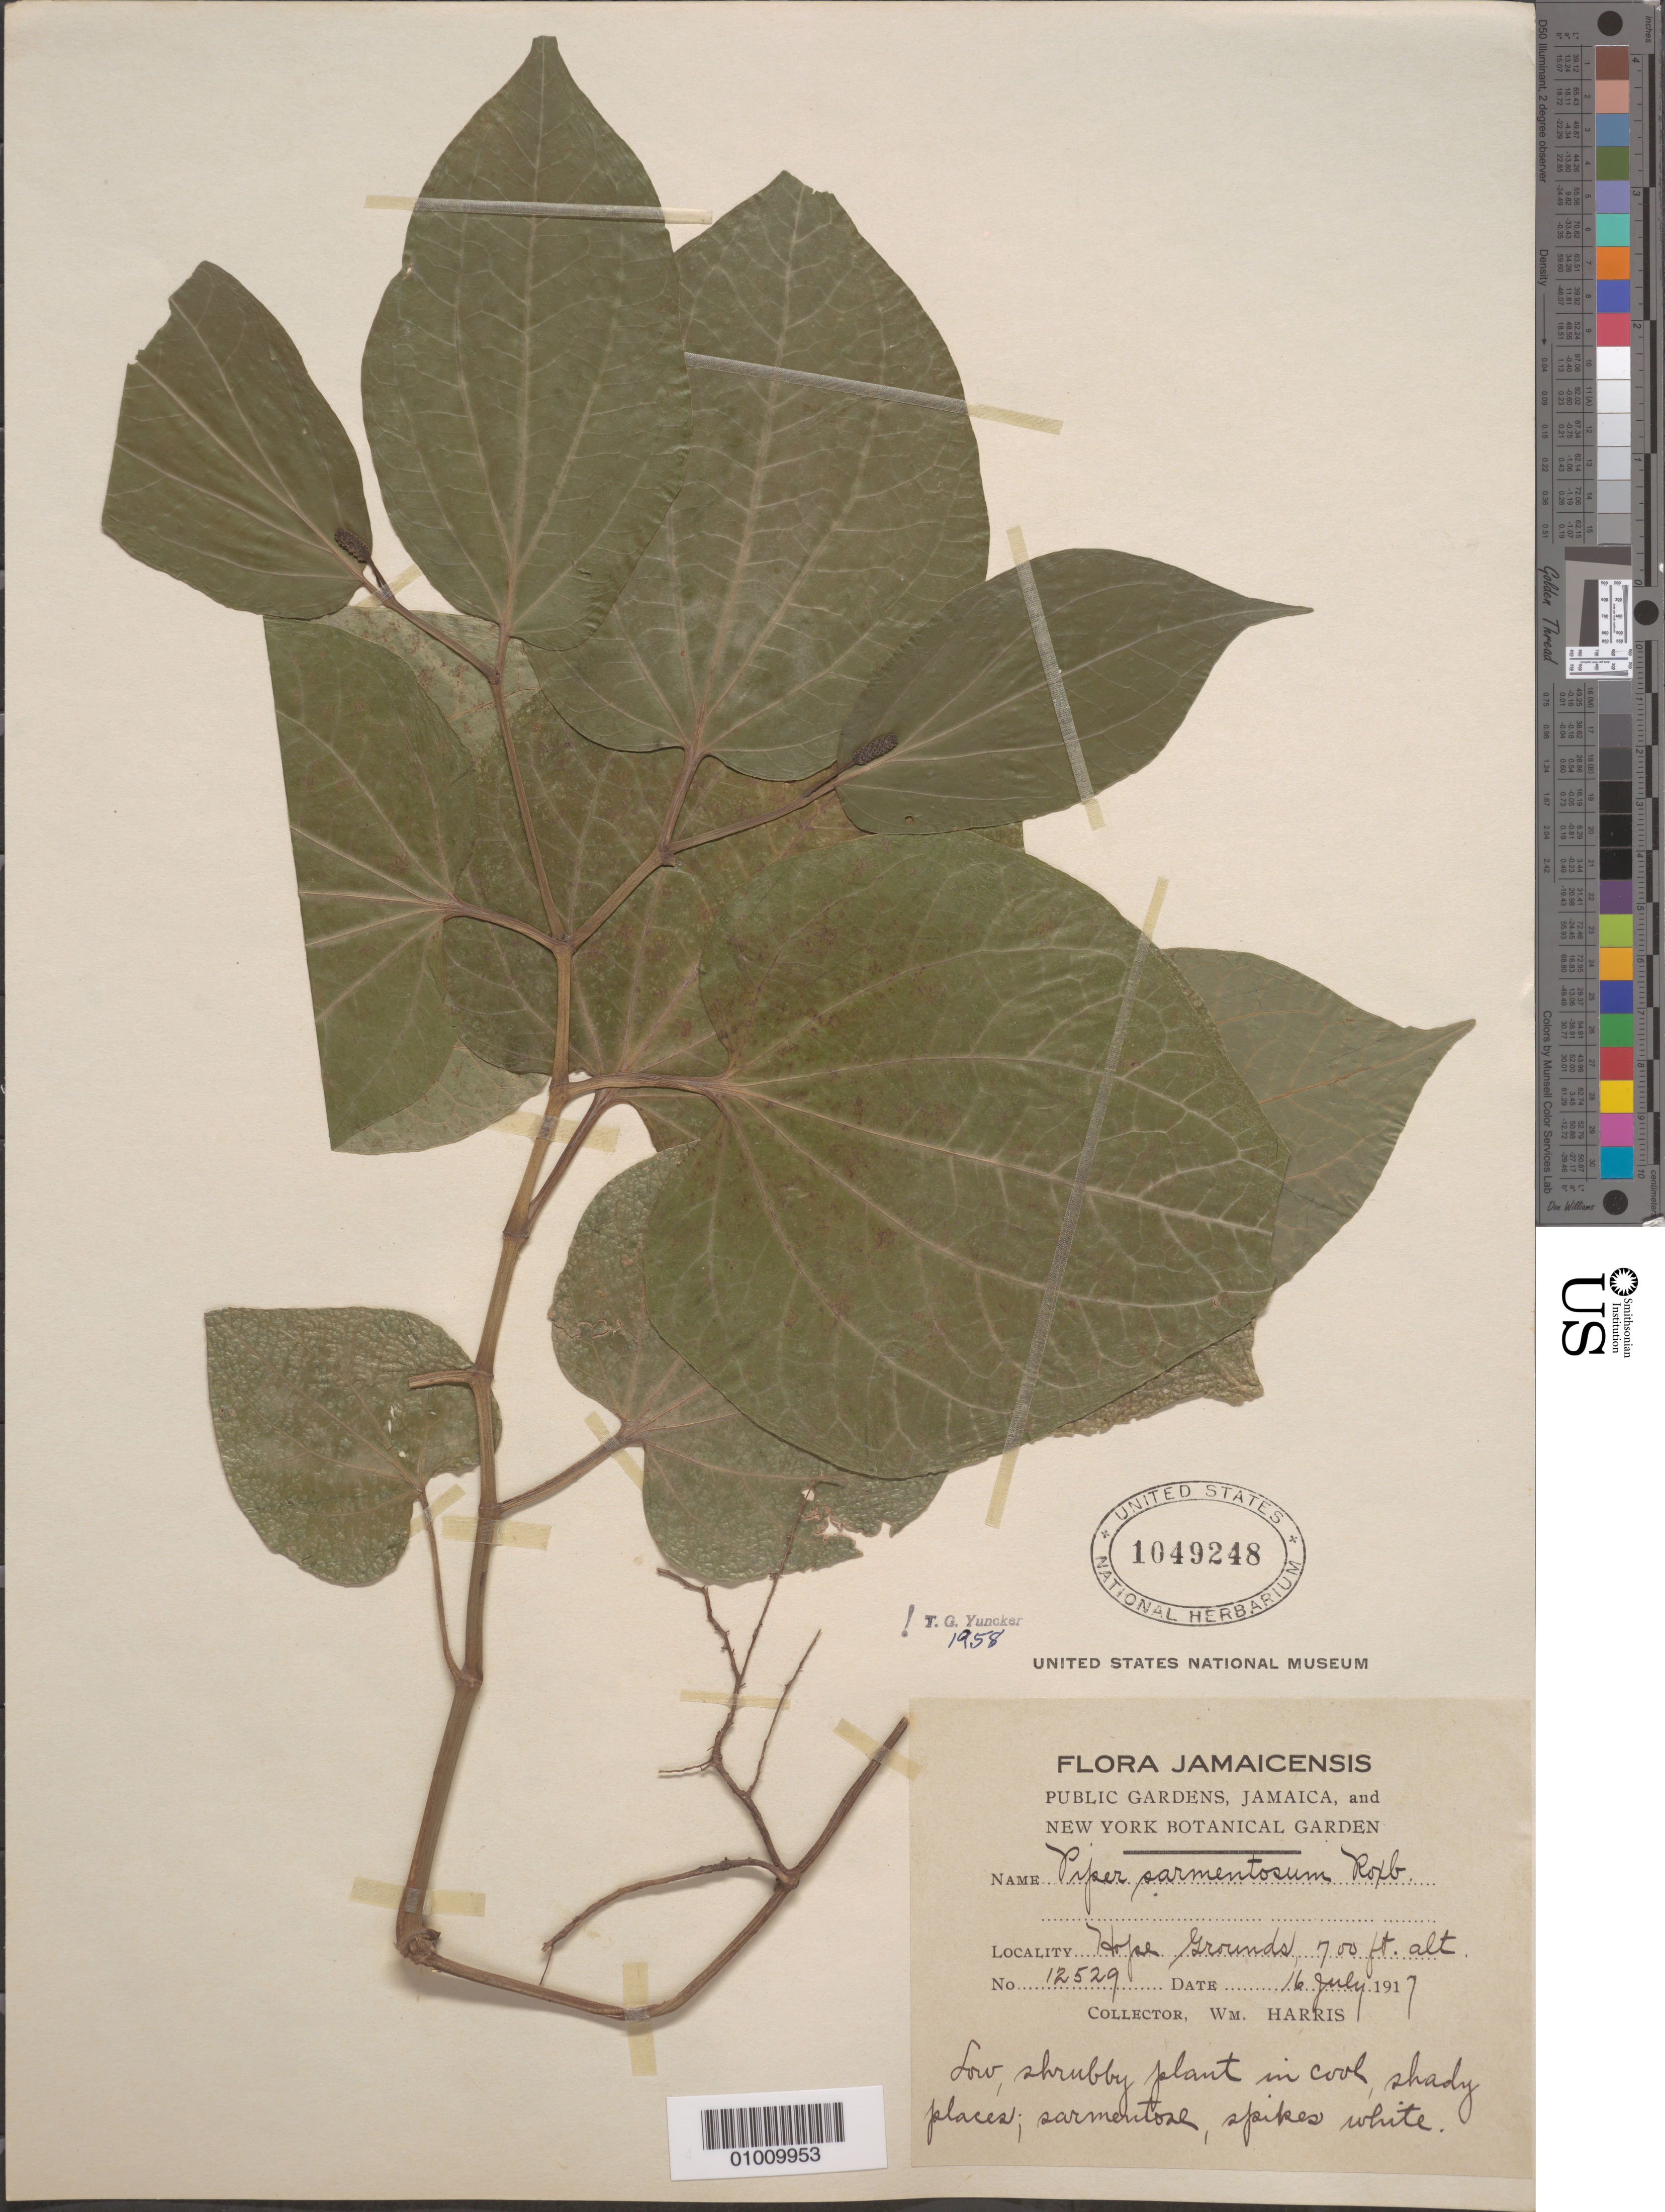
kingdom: Plantae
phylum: Tracheophyta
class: Magnoliopsida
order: Piperales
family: Piperaceae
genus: Piper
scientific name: Piper sarmentosum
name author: Roxb.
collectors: W. Harris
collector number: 12529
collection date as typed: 16 Jul 1917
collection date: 1917-07-16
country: Jamaica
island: Jamaica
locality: Hope Grounds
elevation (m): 213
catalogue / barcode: US 1049248